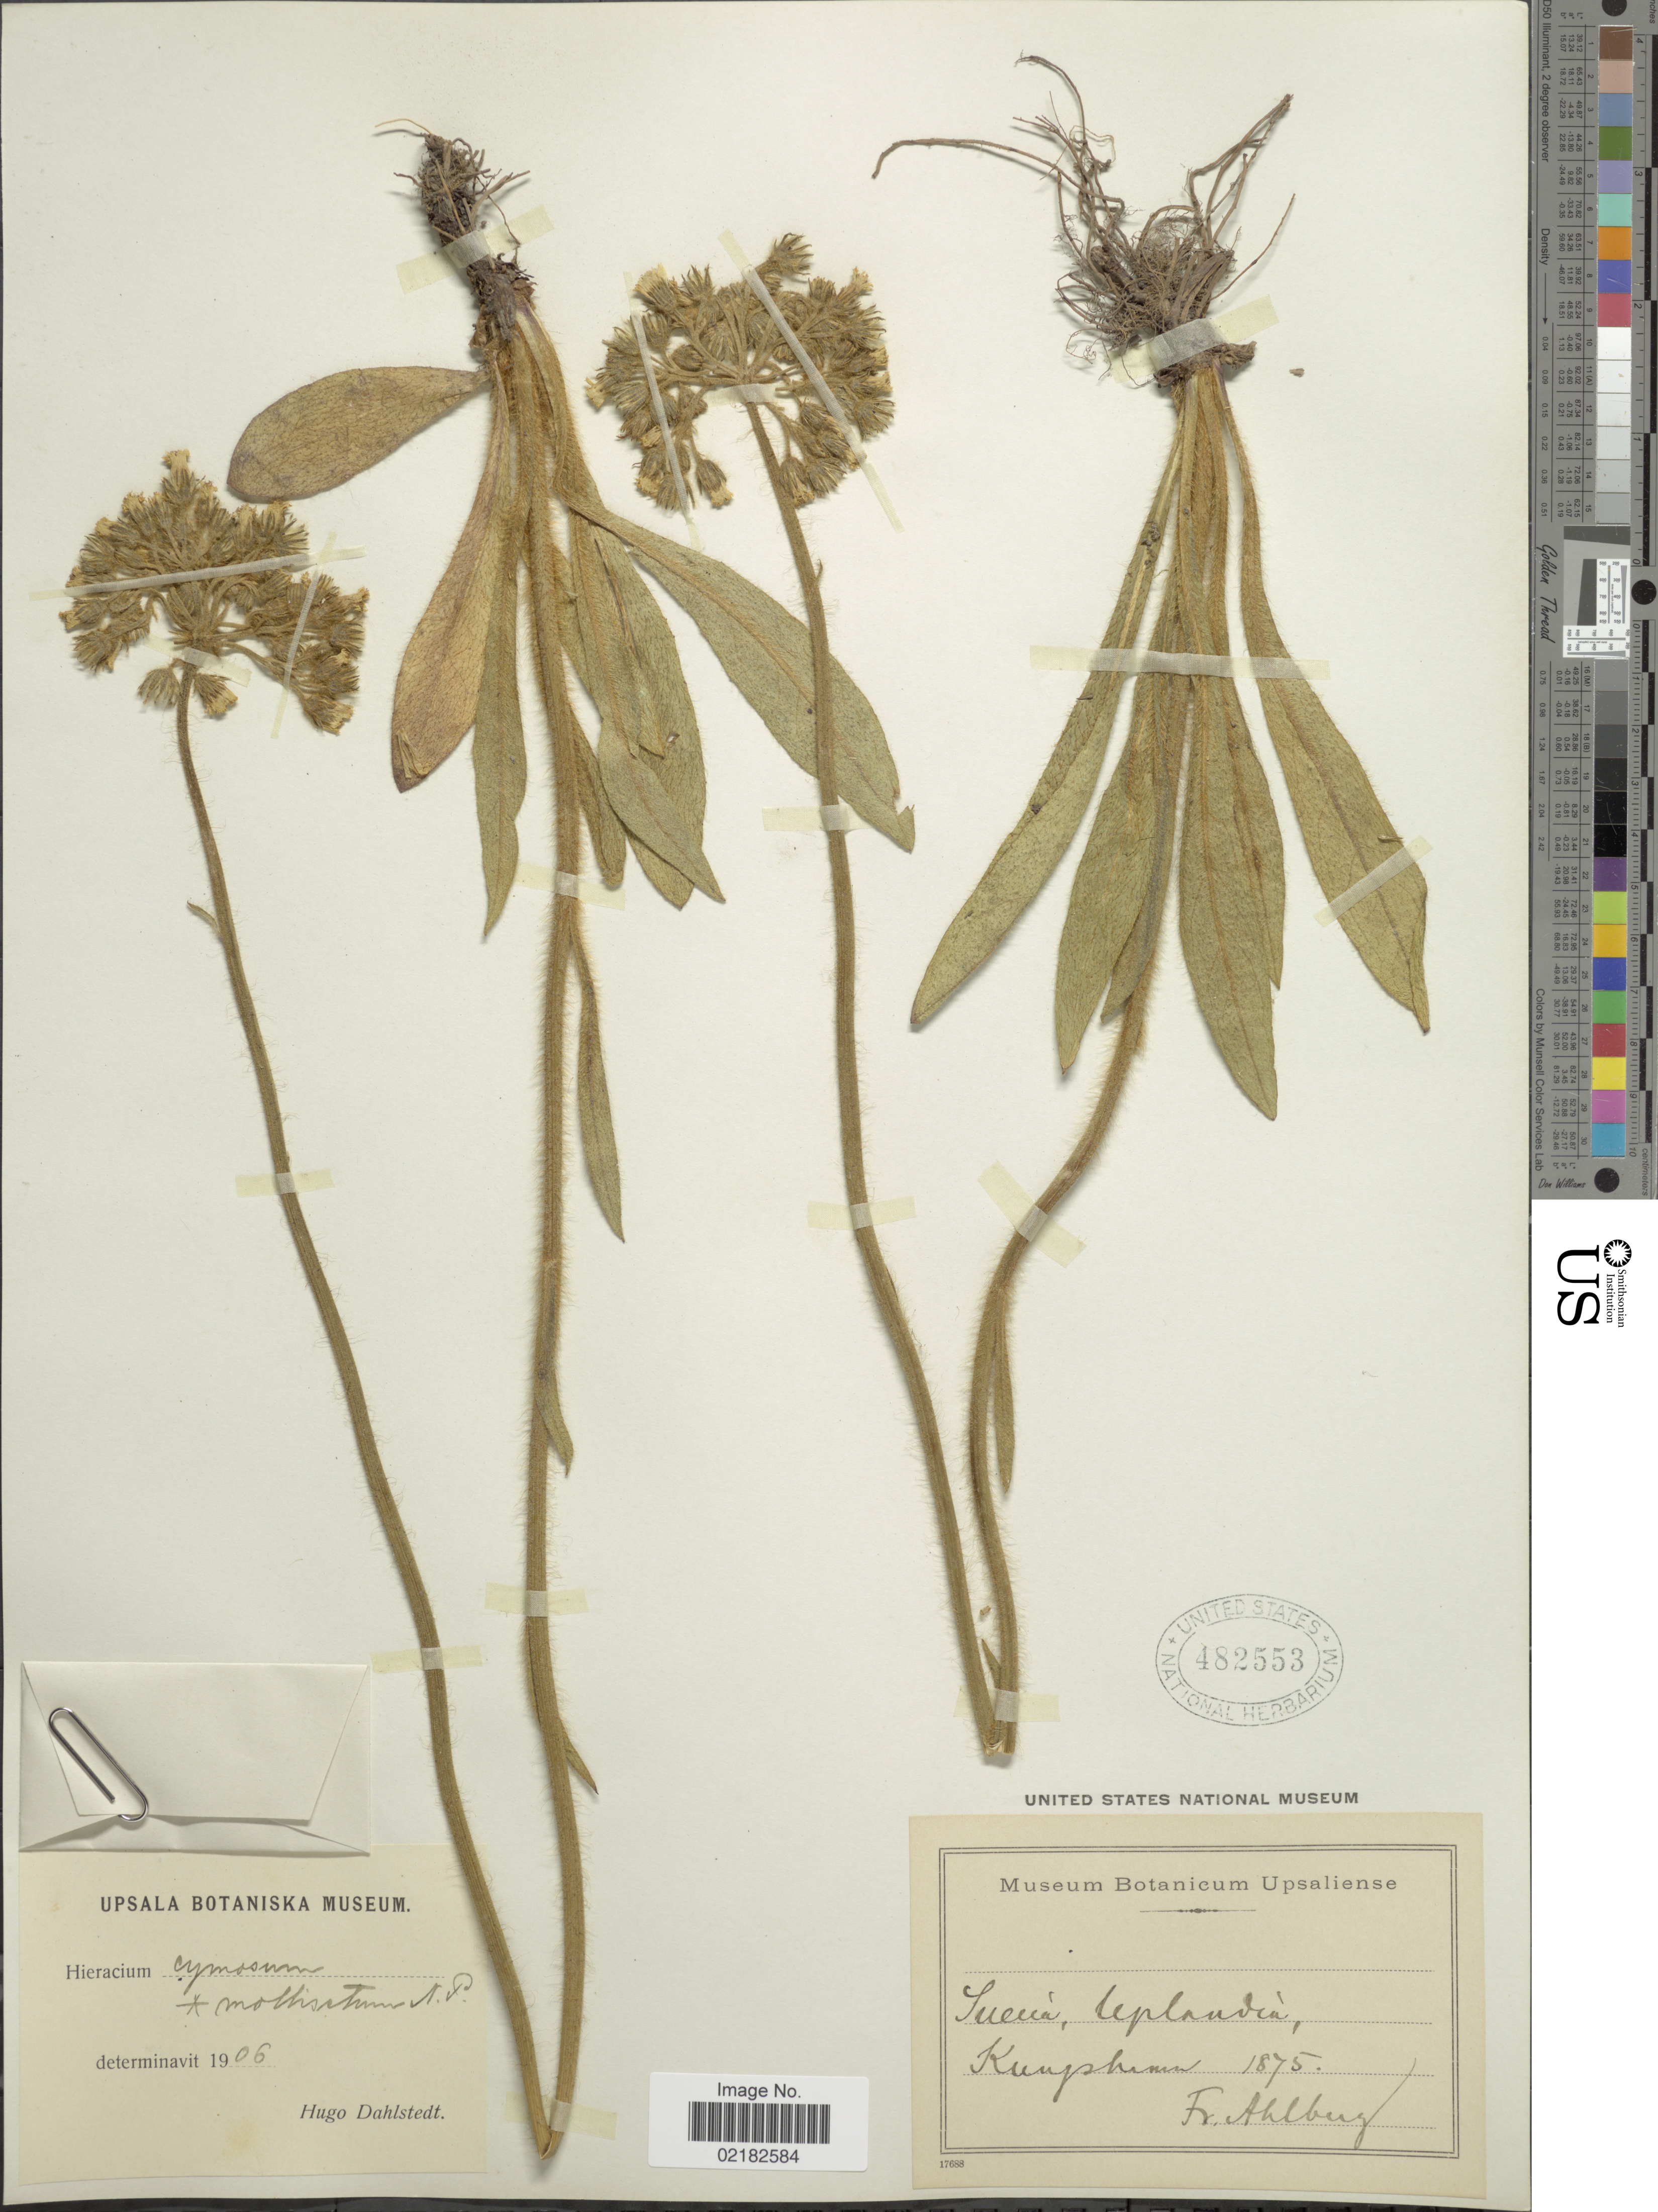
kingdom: Plantae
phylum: Tracheophyta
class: Magnoliopsida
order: Asterales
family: Asteraceae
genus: Pilosella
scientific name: Pilosella cymiflora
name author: (Näg. & Peter) S. Bräut. & Greuter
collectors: F. Ahlberg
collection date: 1875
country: Sweden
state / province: Uppsala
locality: Kungshamn, Uplandia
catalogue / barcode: US 482553